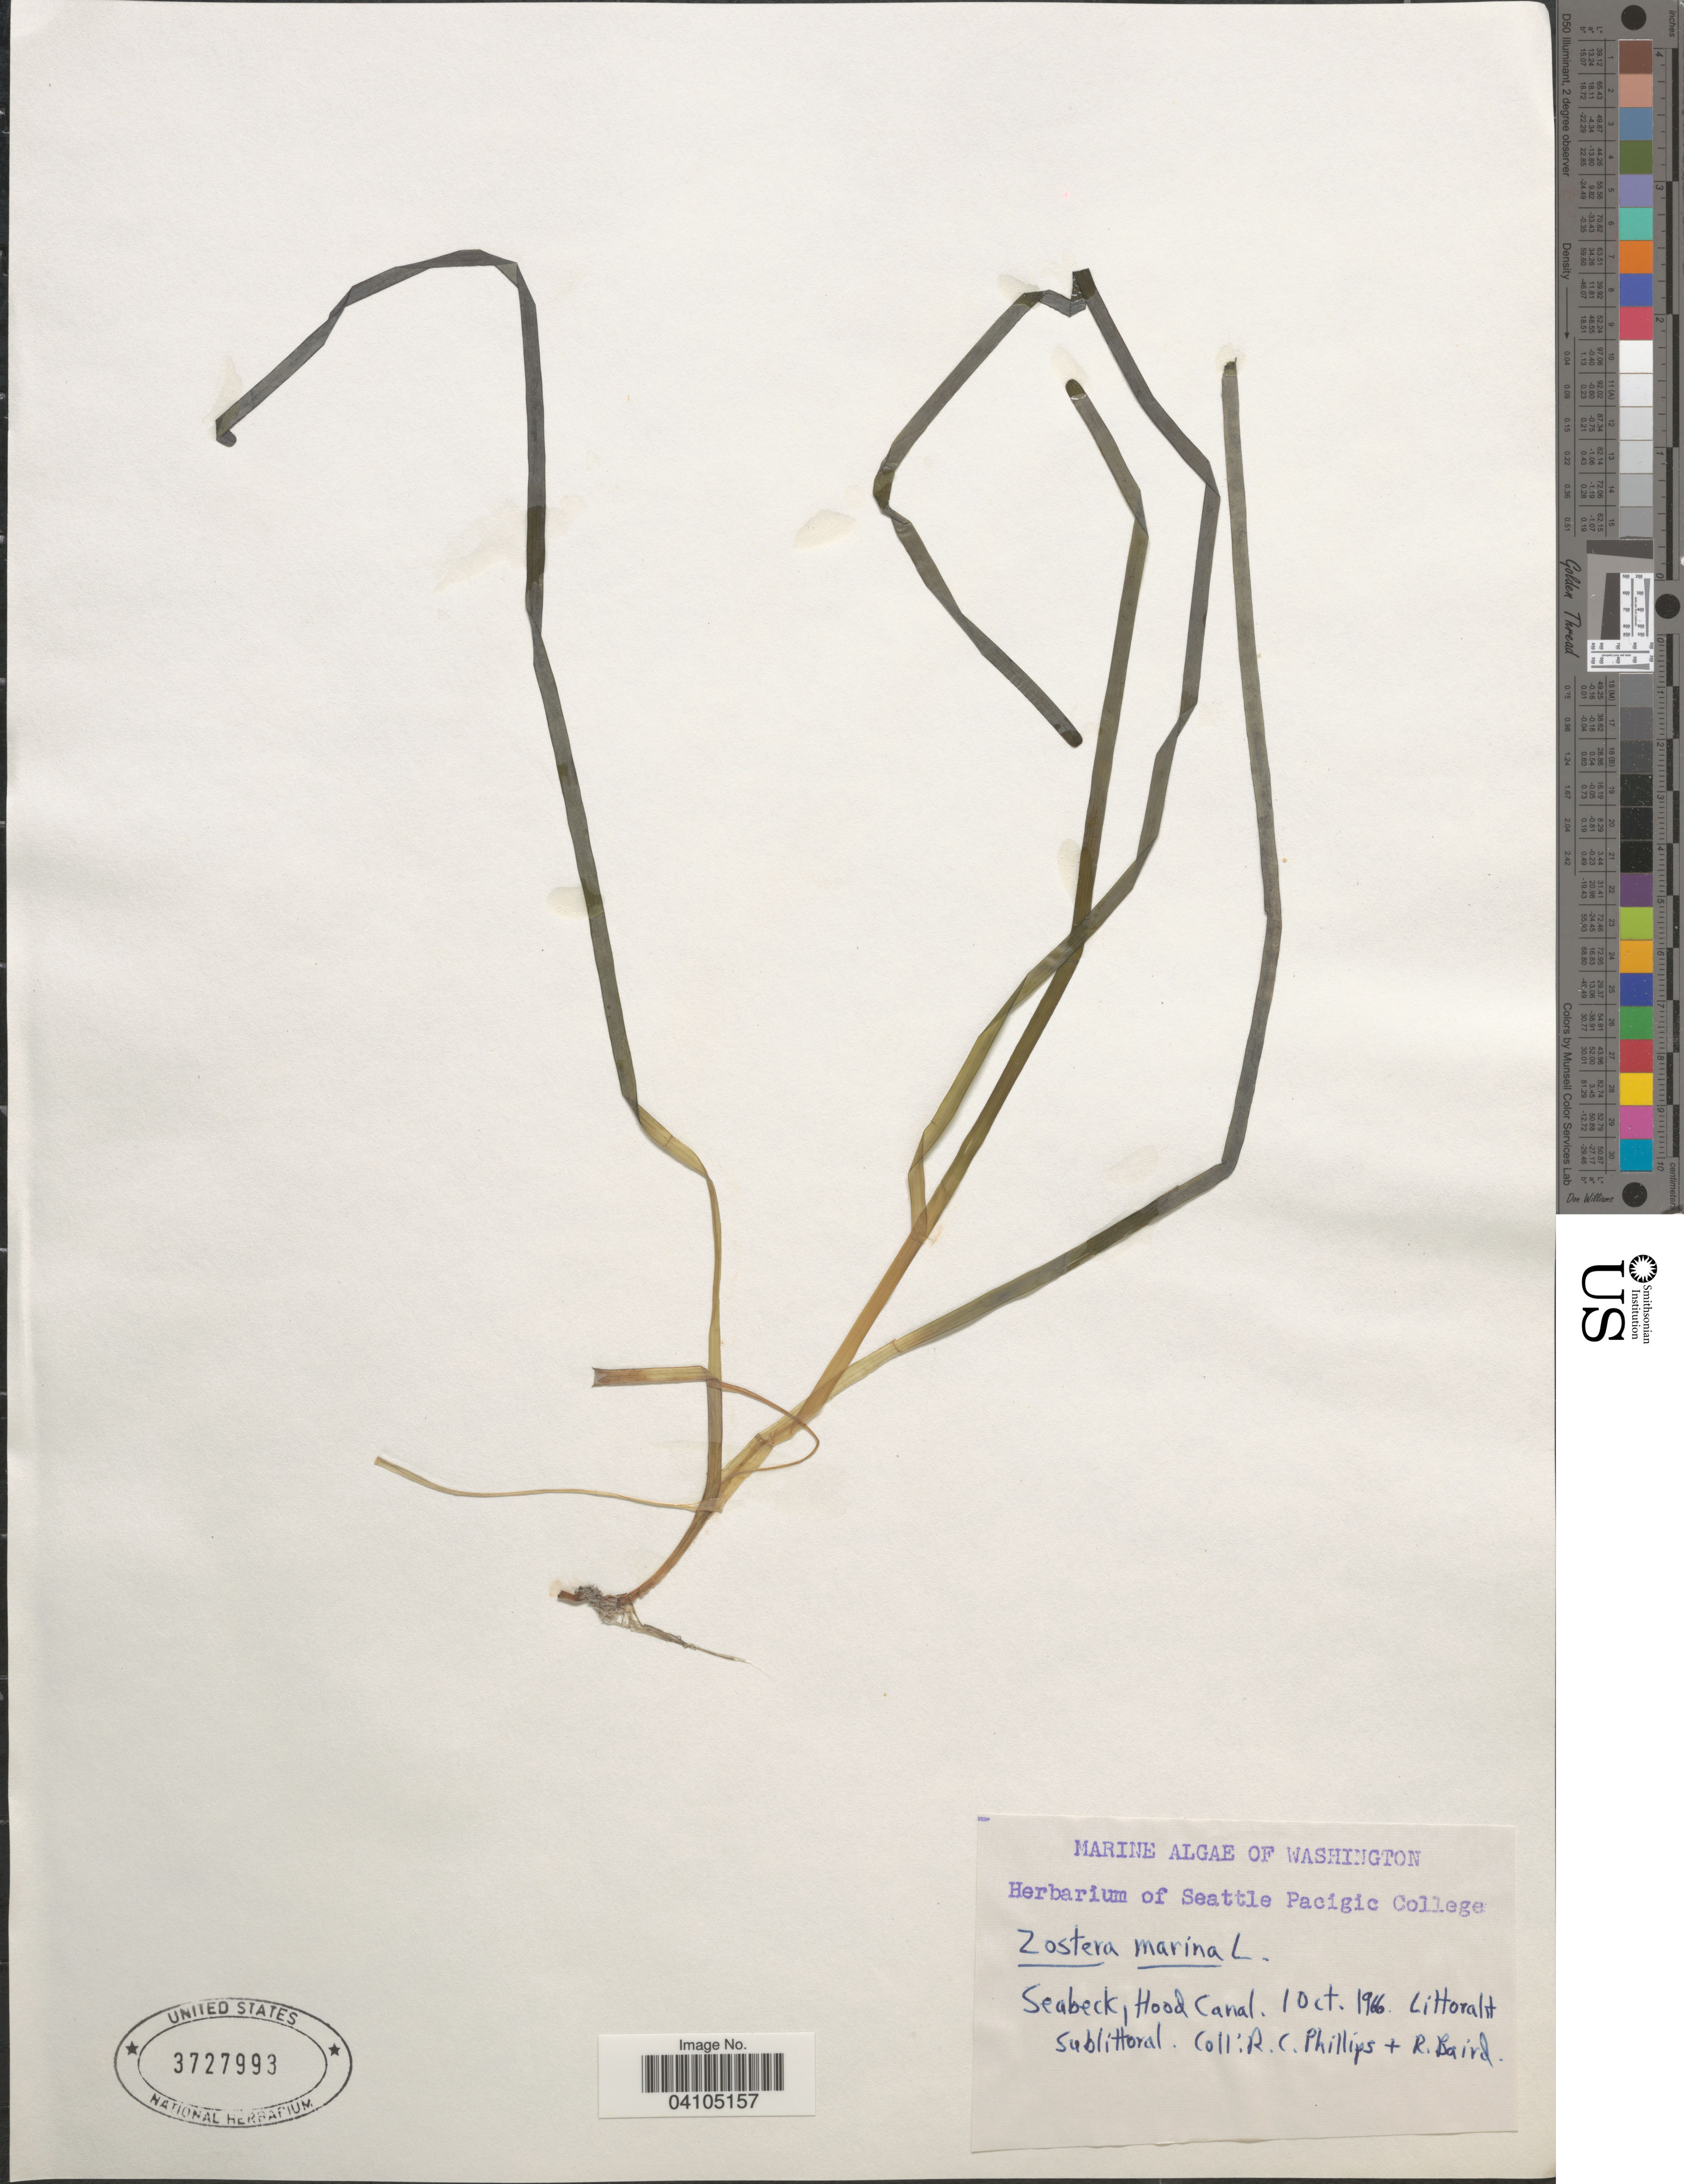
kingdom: Plantae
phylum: Tracheophyta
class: Liliopsida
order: Alismatales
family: Zosteraceae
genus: Zostera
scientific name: Zostera marina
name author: L.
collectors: R. C. Phillips & R. O. Baird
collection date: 1966-10-01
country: United States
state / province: Washington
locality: Seabeck, Hood Canal.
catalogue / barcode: US 3727993